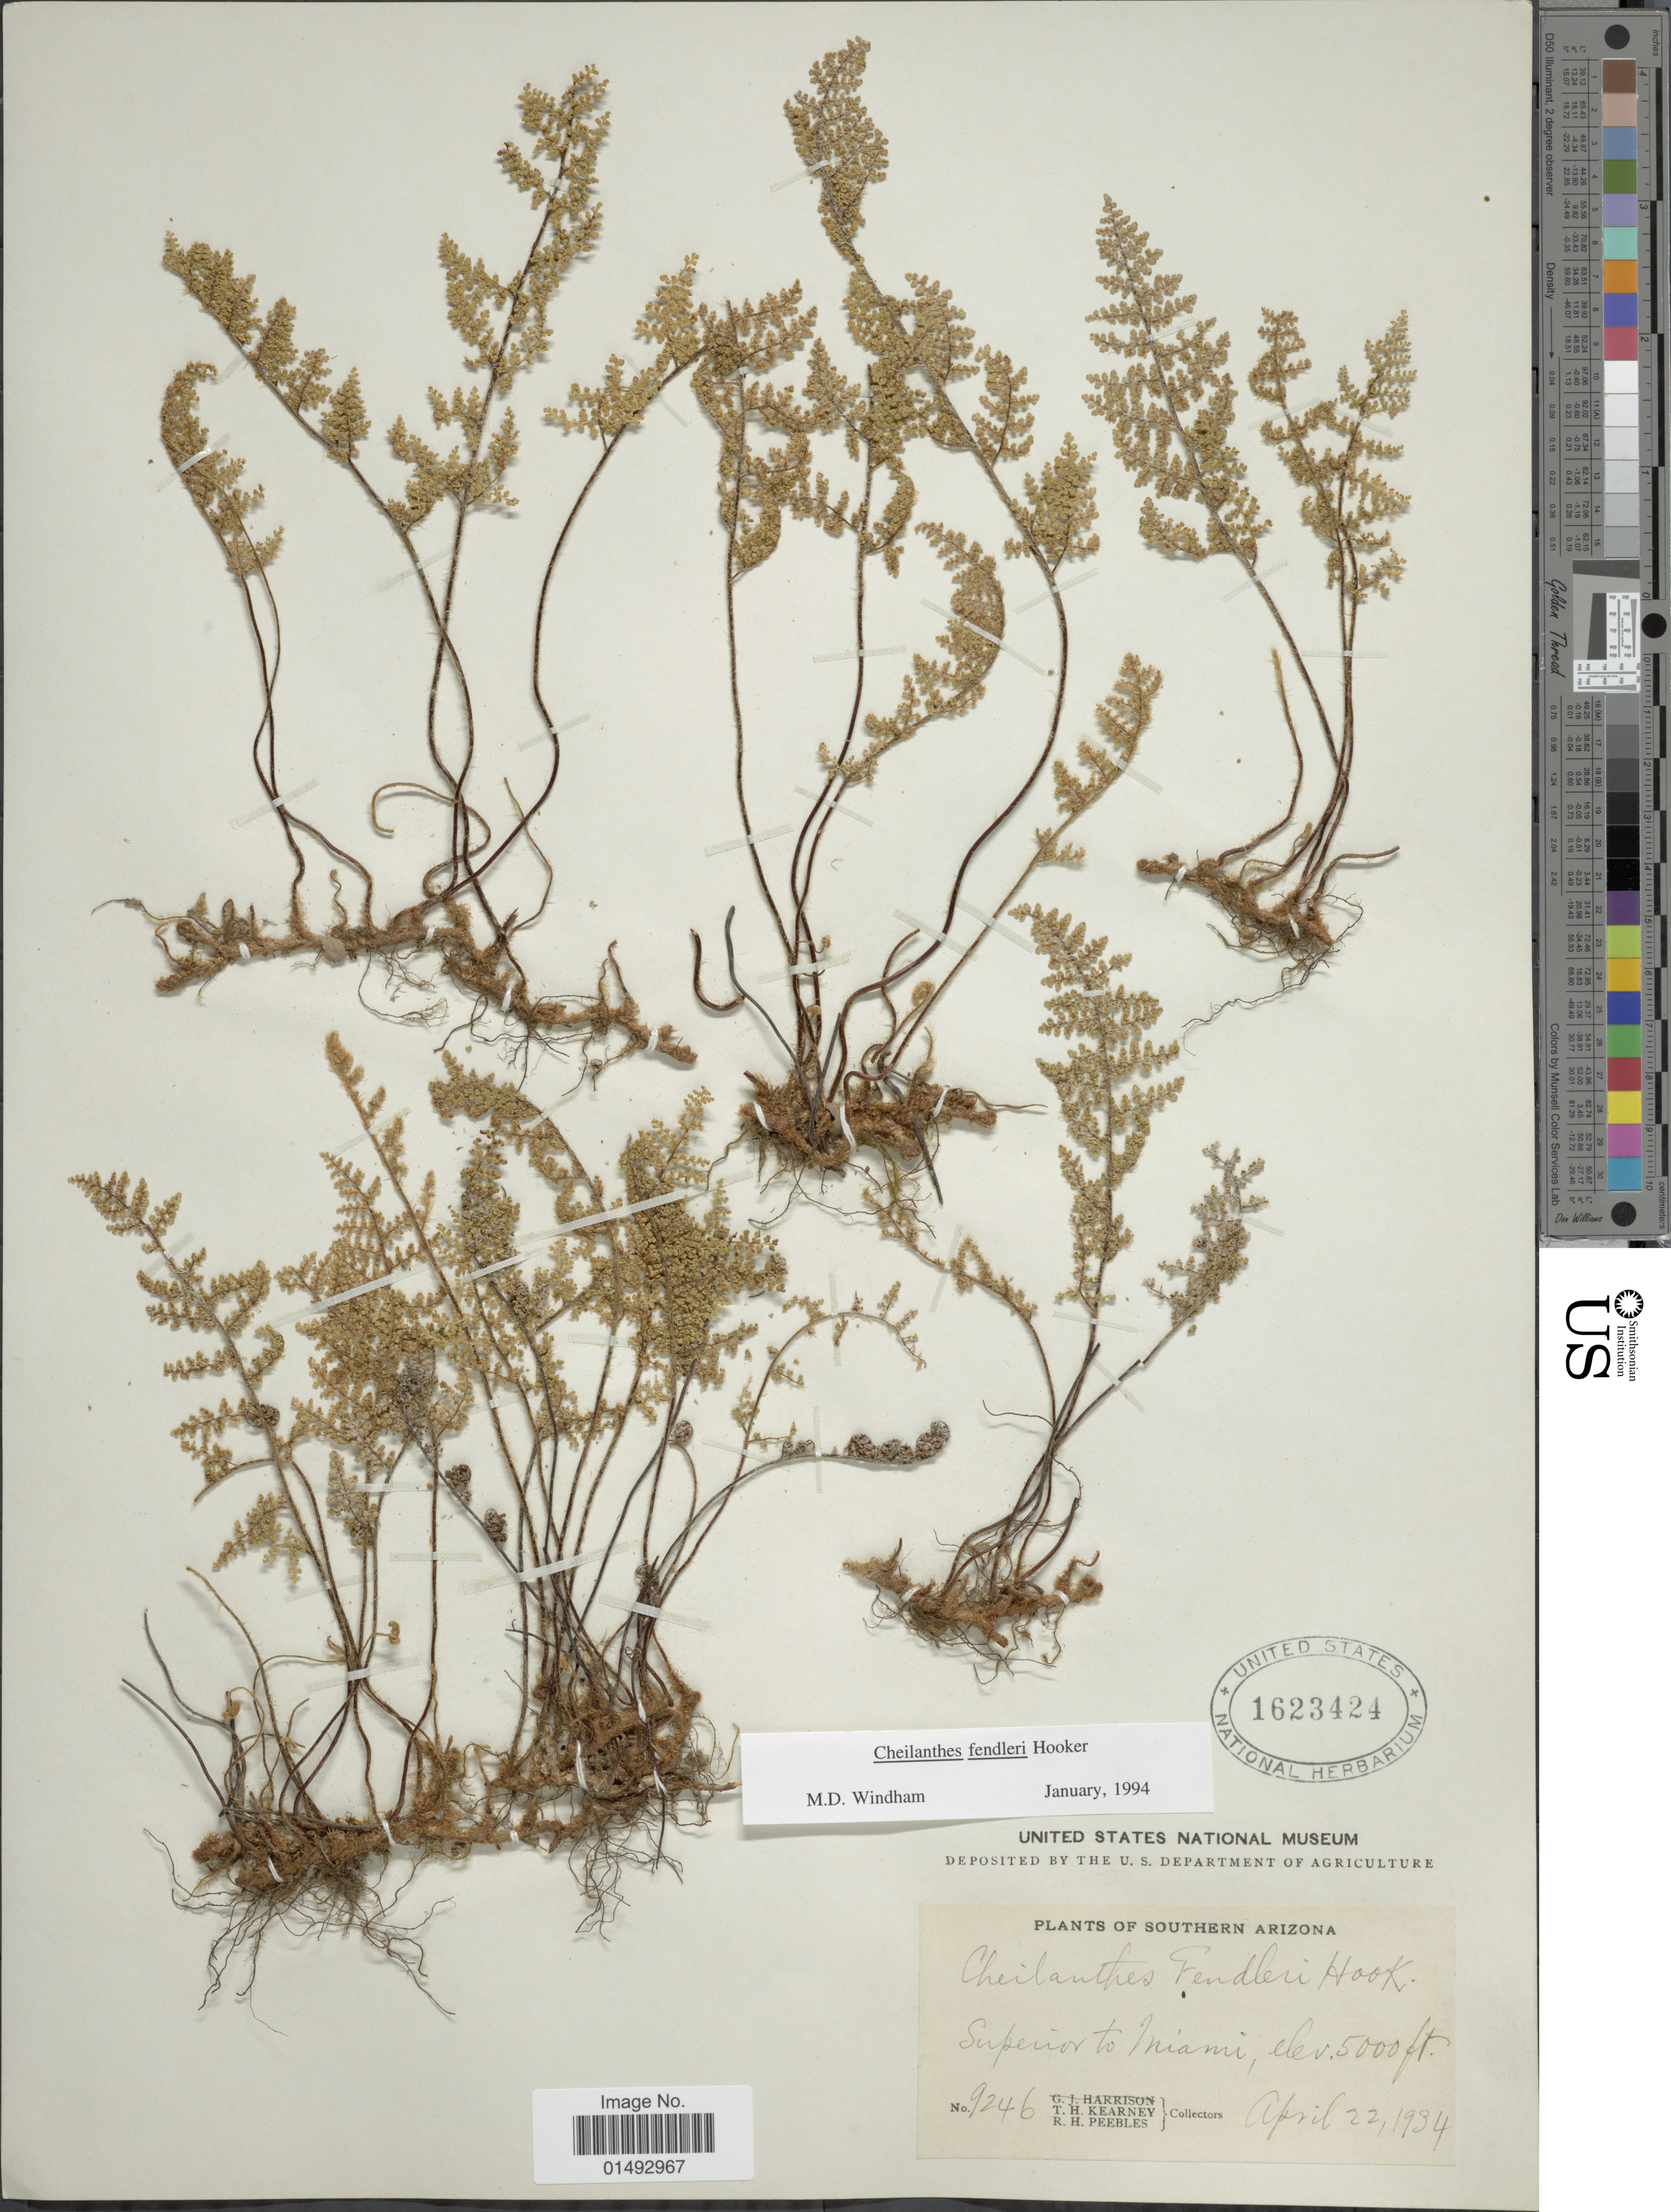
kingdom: Plantae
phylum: Tracheophyta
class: Polypodiopsida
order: Polypodiales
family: Pteridaceae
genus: Myriopteris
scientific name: Myriopteris fendleri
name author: (Hook.) E. Fourn.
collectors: T. H. Kearney & R. H. Peebles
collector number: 9246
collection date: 1934-04-22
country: United States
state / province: Arizona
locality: Southern Arizona, Superior to Miami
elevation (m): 1524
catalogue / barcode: US 1623424